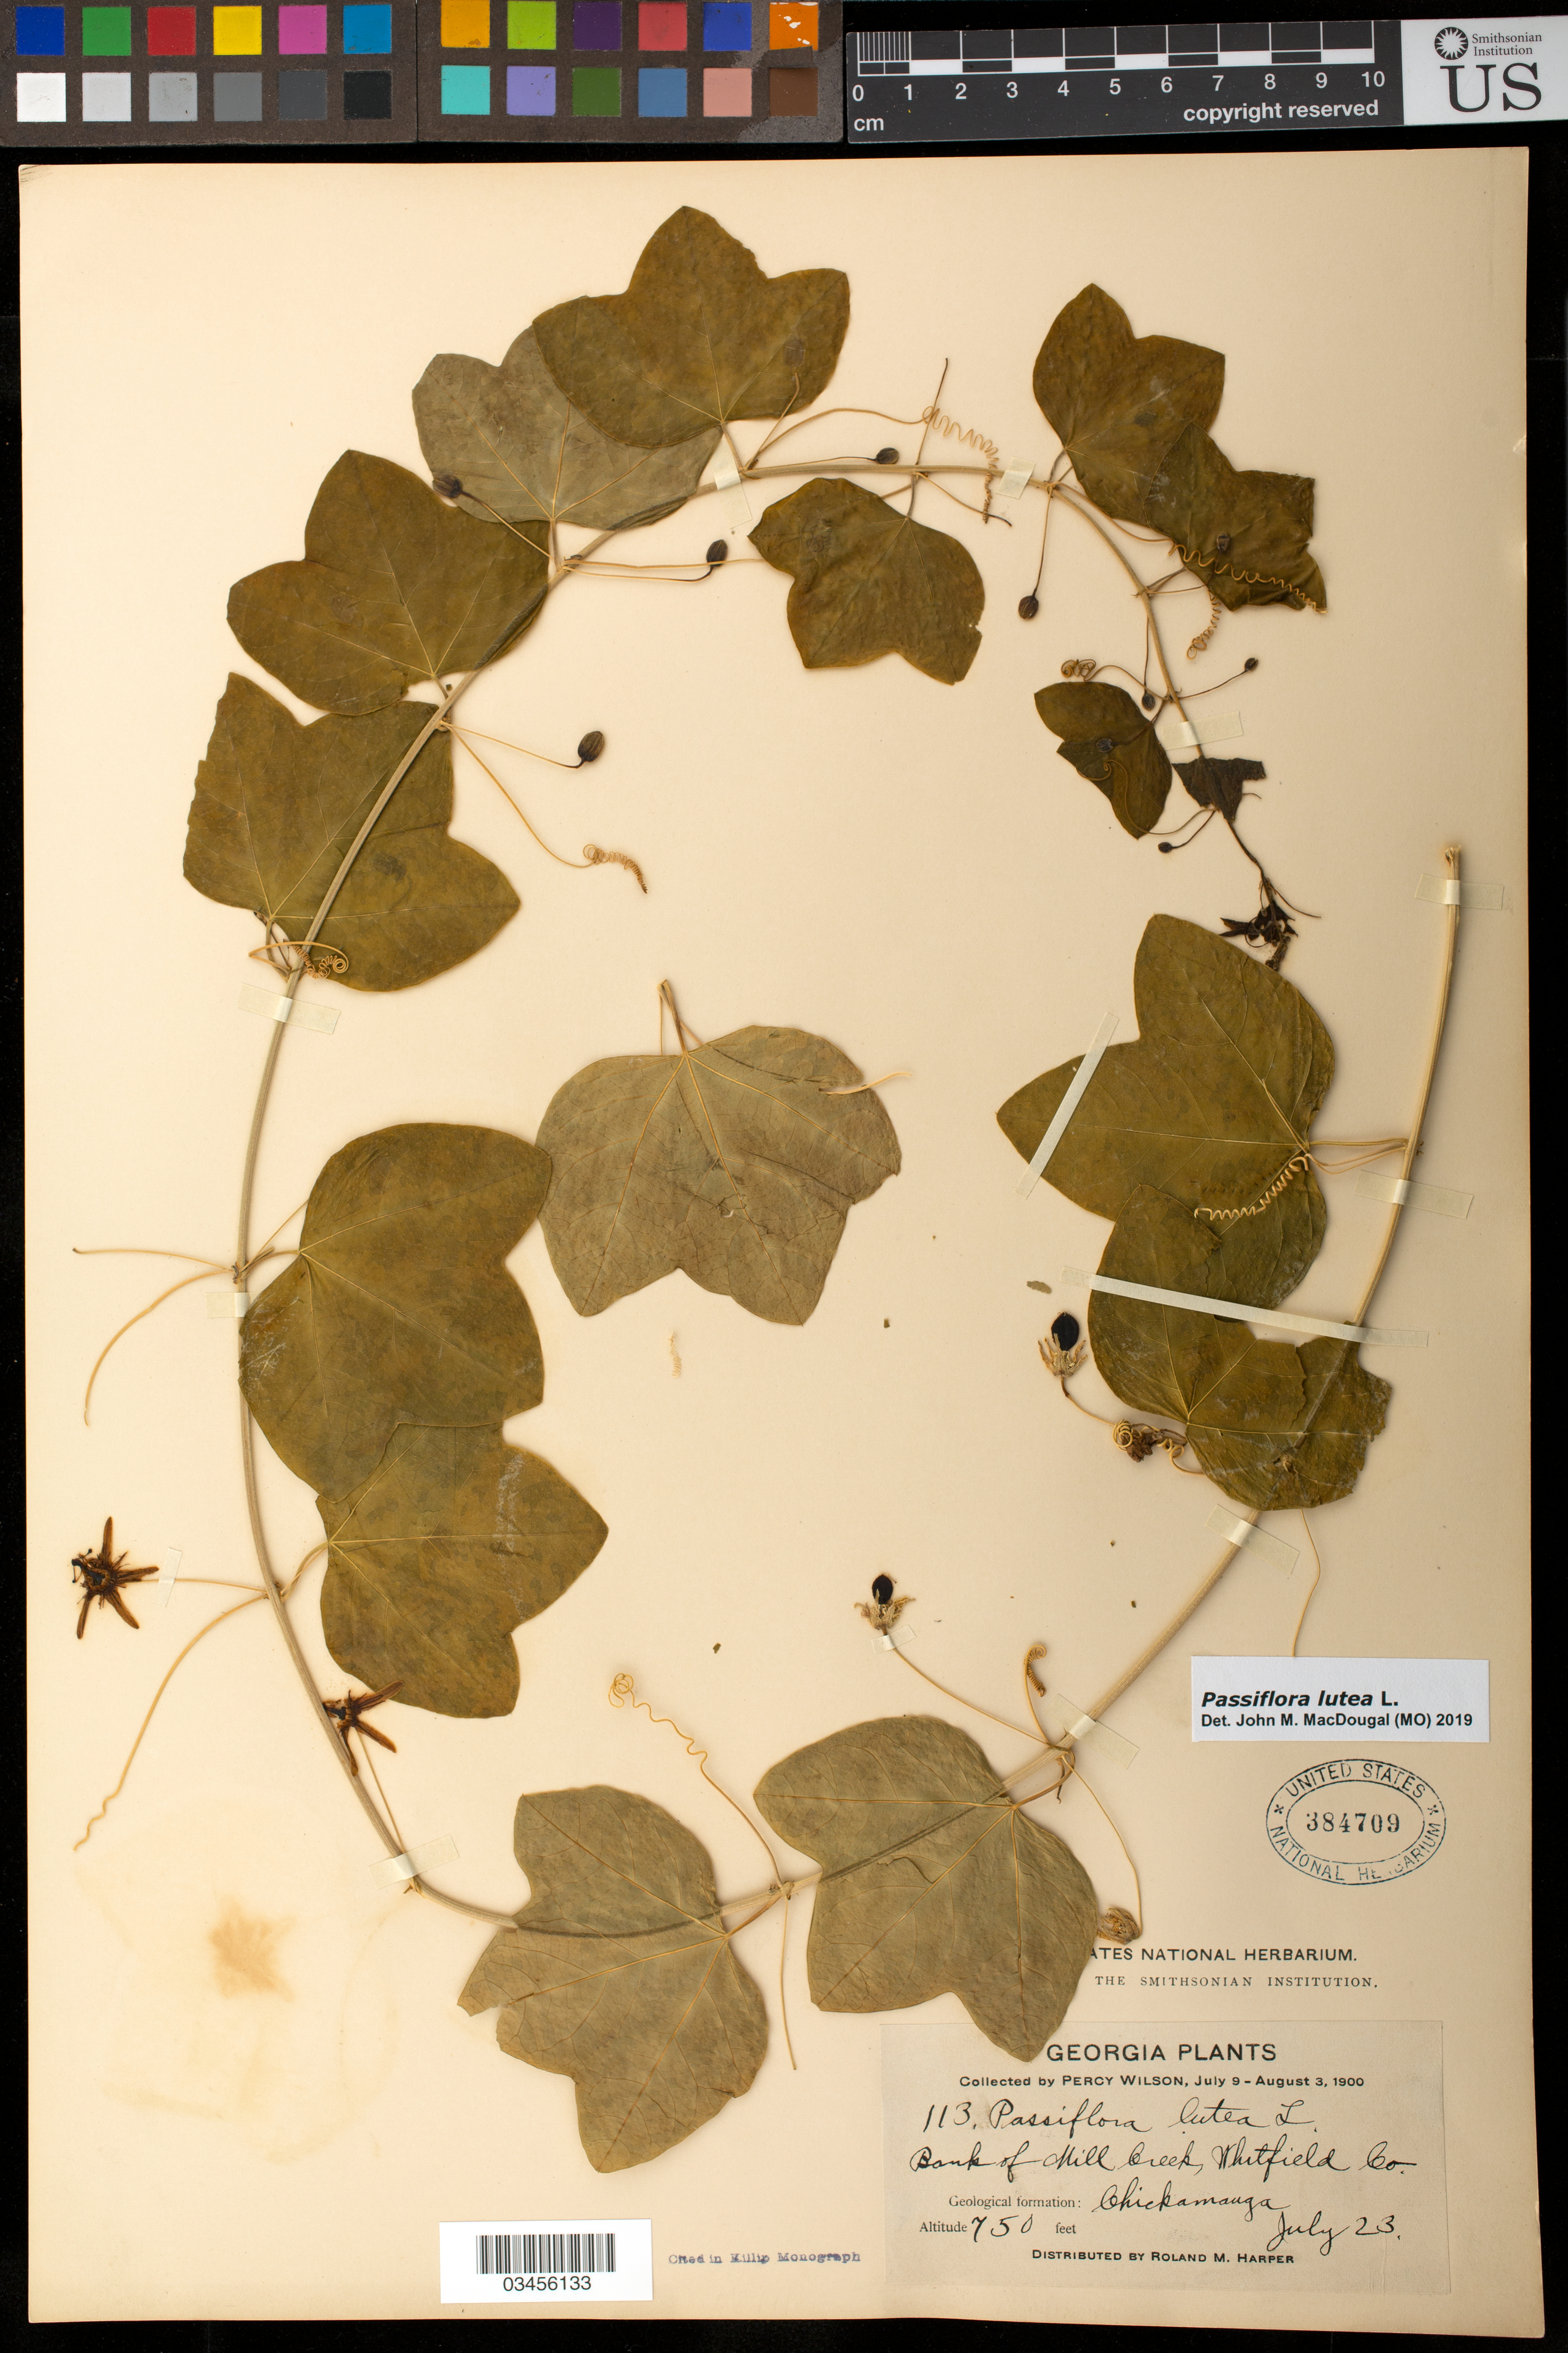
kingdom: Plantae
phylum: Tracheophyta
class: Magnoliopsida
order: Malpighiales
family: Passifloraceae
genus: Passiflora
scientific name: Passiflora lutea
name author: L.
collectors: P. Wilson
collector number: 113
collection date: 1900-07-23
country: United States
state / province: Georgia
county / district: Whitfield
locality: Bank of Mill Creek, Whitfield Co. Geological formation: Chickamanga.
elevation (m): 229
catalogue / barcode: US 384709